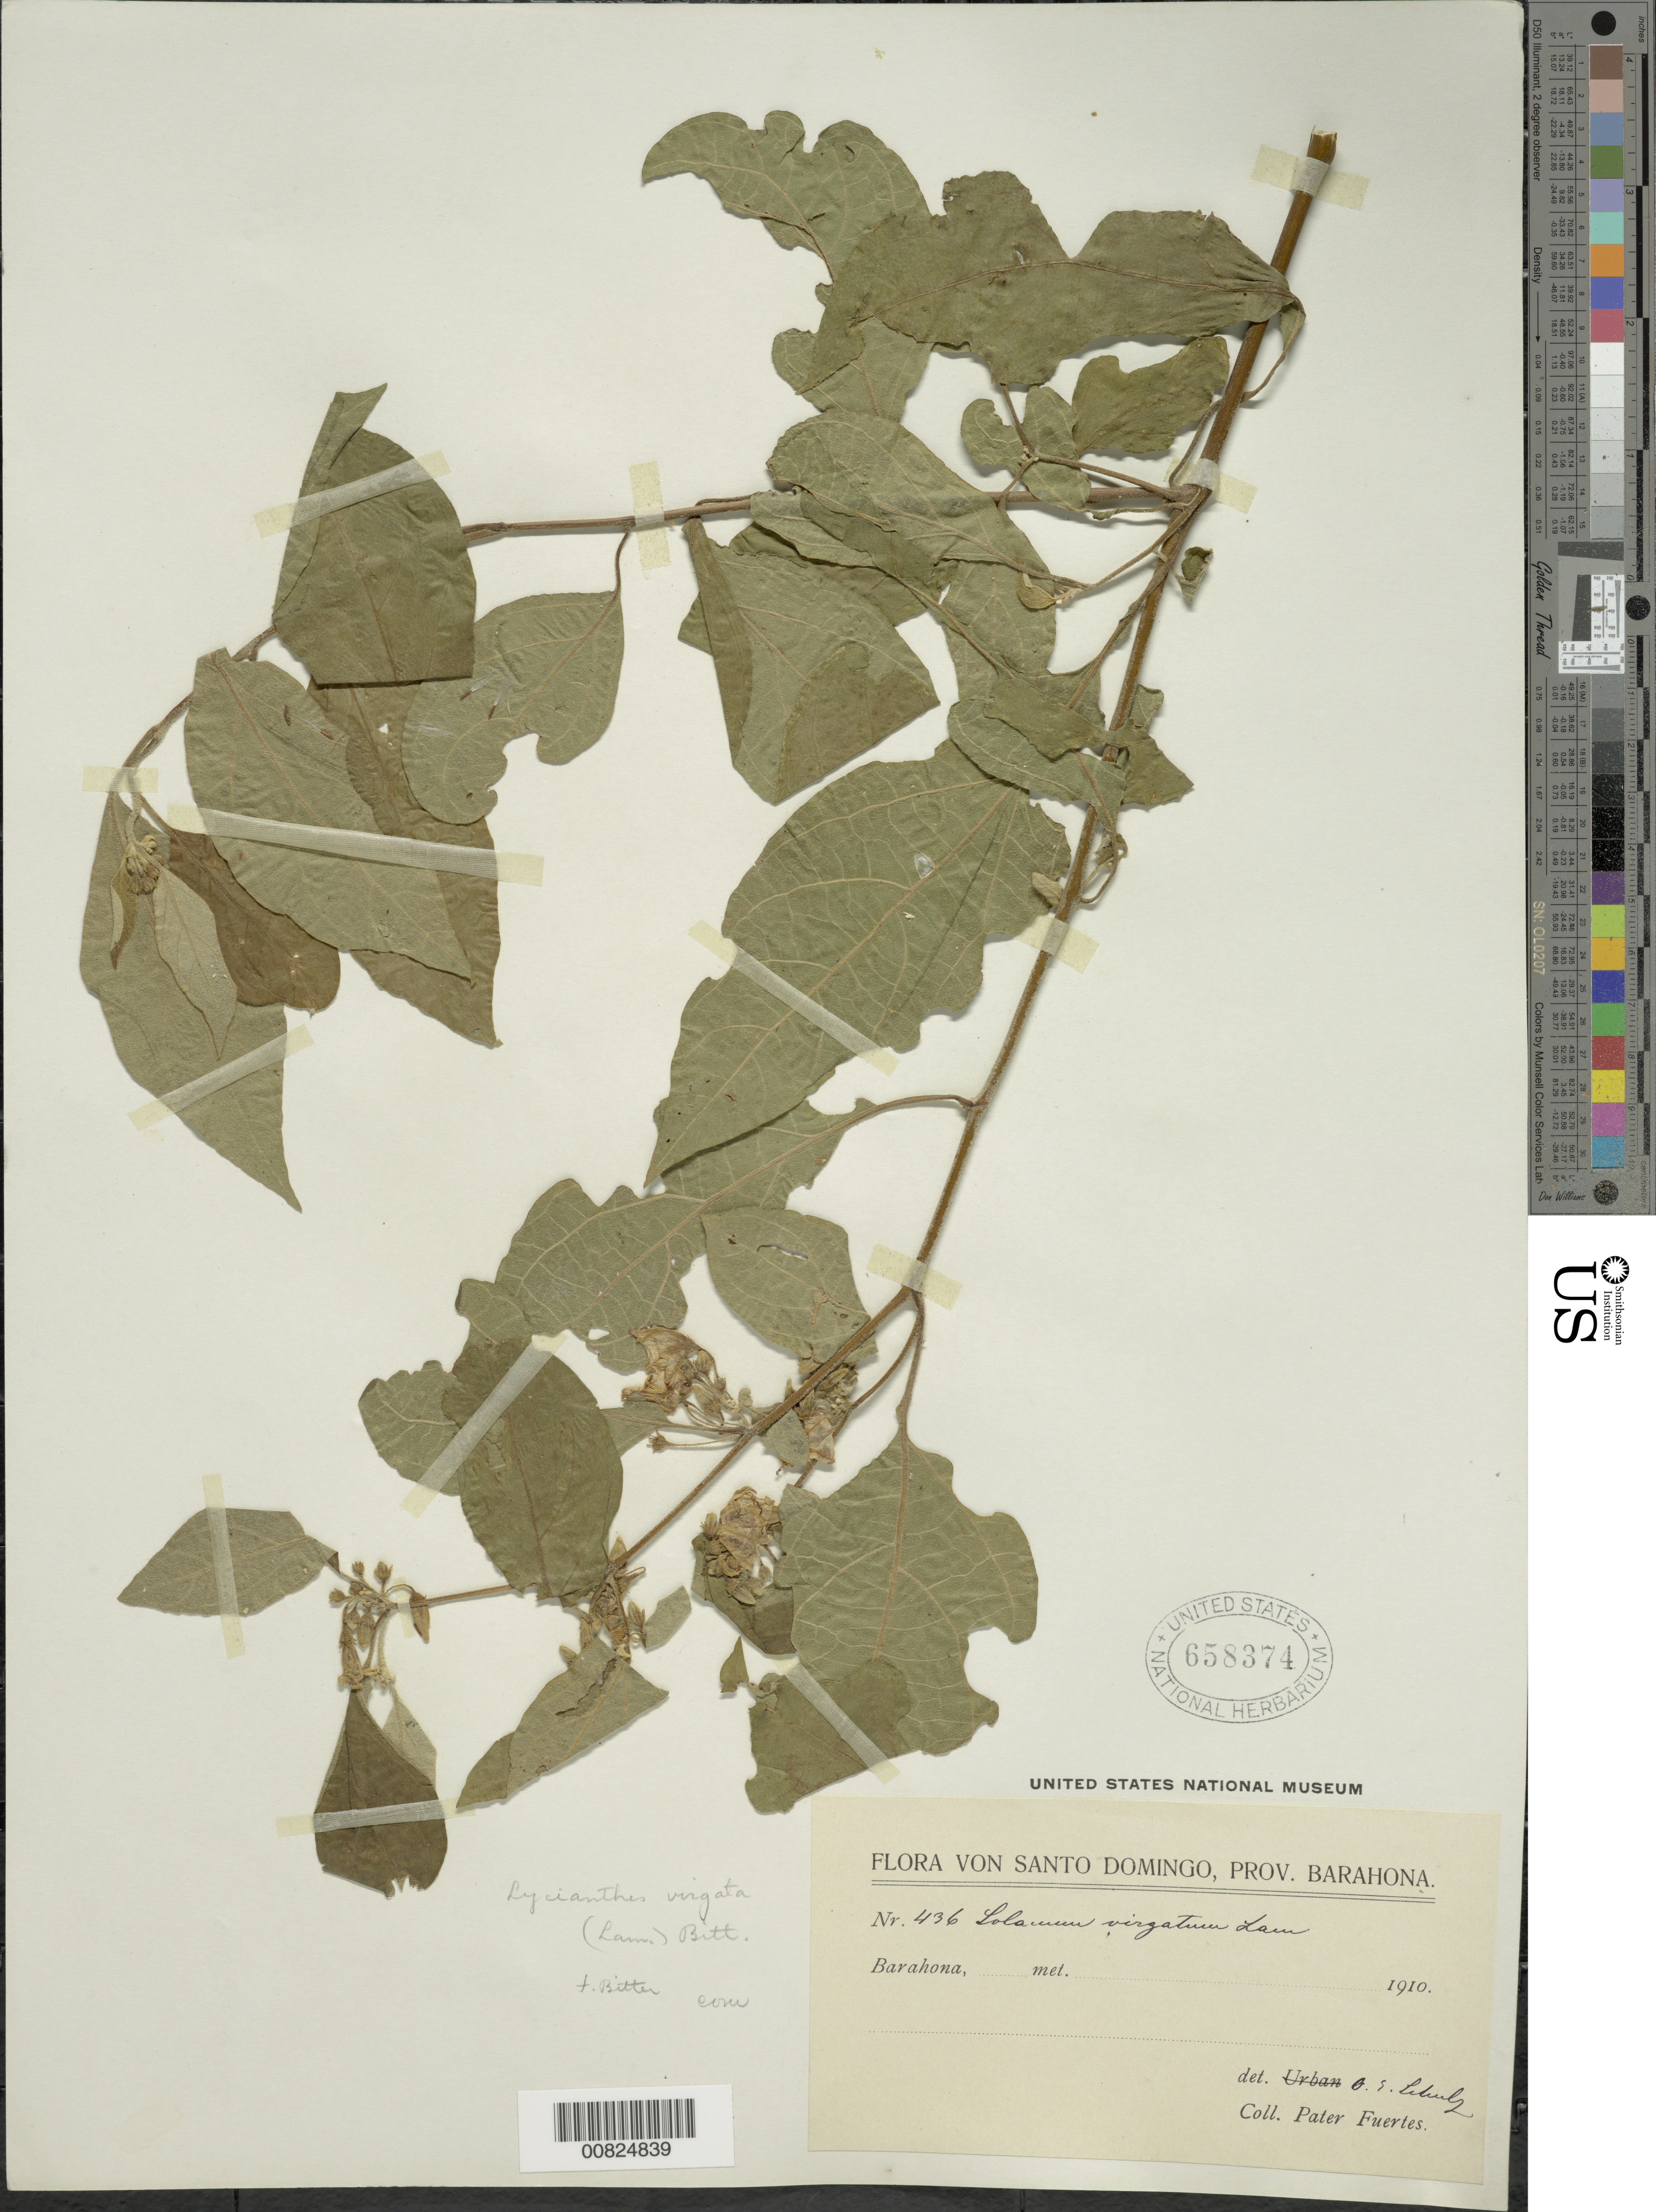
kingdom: Plantae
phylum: Tracheophyta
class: Magnoliopsida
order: Solanales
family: Solanaceae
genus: Lycianthes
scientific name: Lycianthes virgata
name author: (Lam.) Bitter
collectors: M. D. Fuertes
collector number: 436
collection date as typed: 1910 to -- --- 1919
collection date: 1910/1919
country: Dominican Republic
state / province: Barahona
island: Hispaniola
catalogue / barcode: US 658374